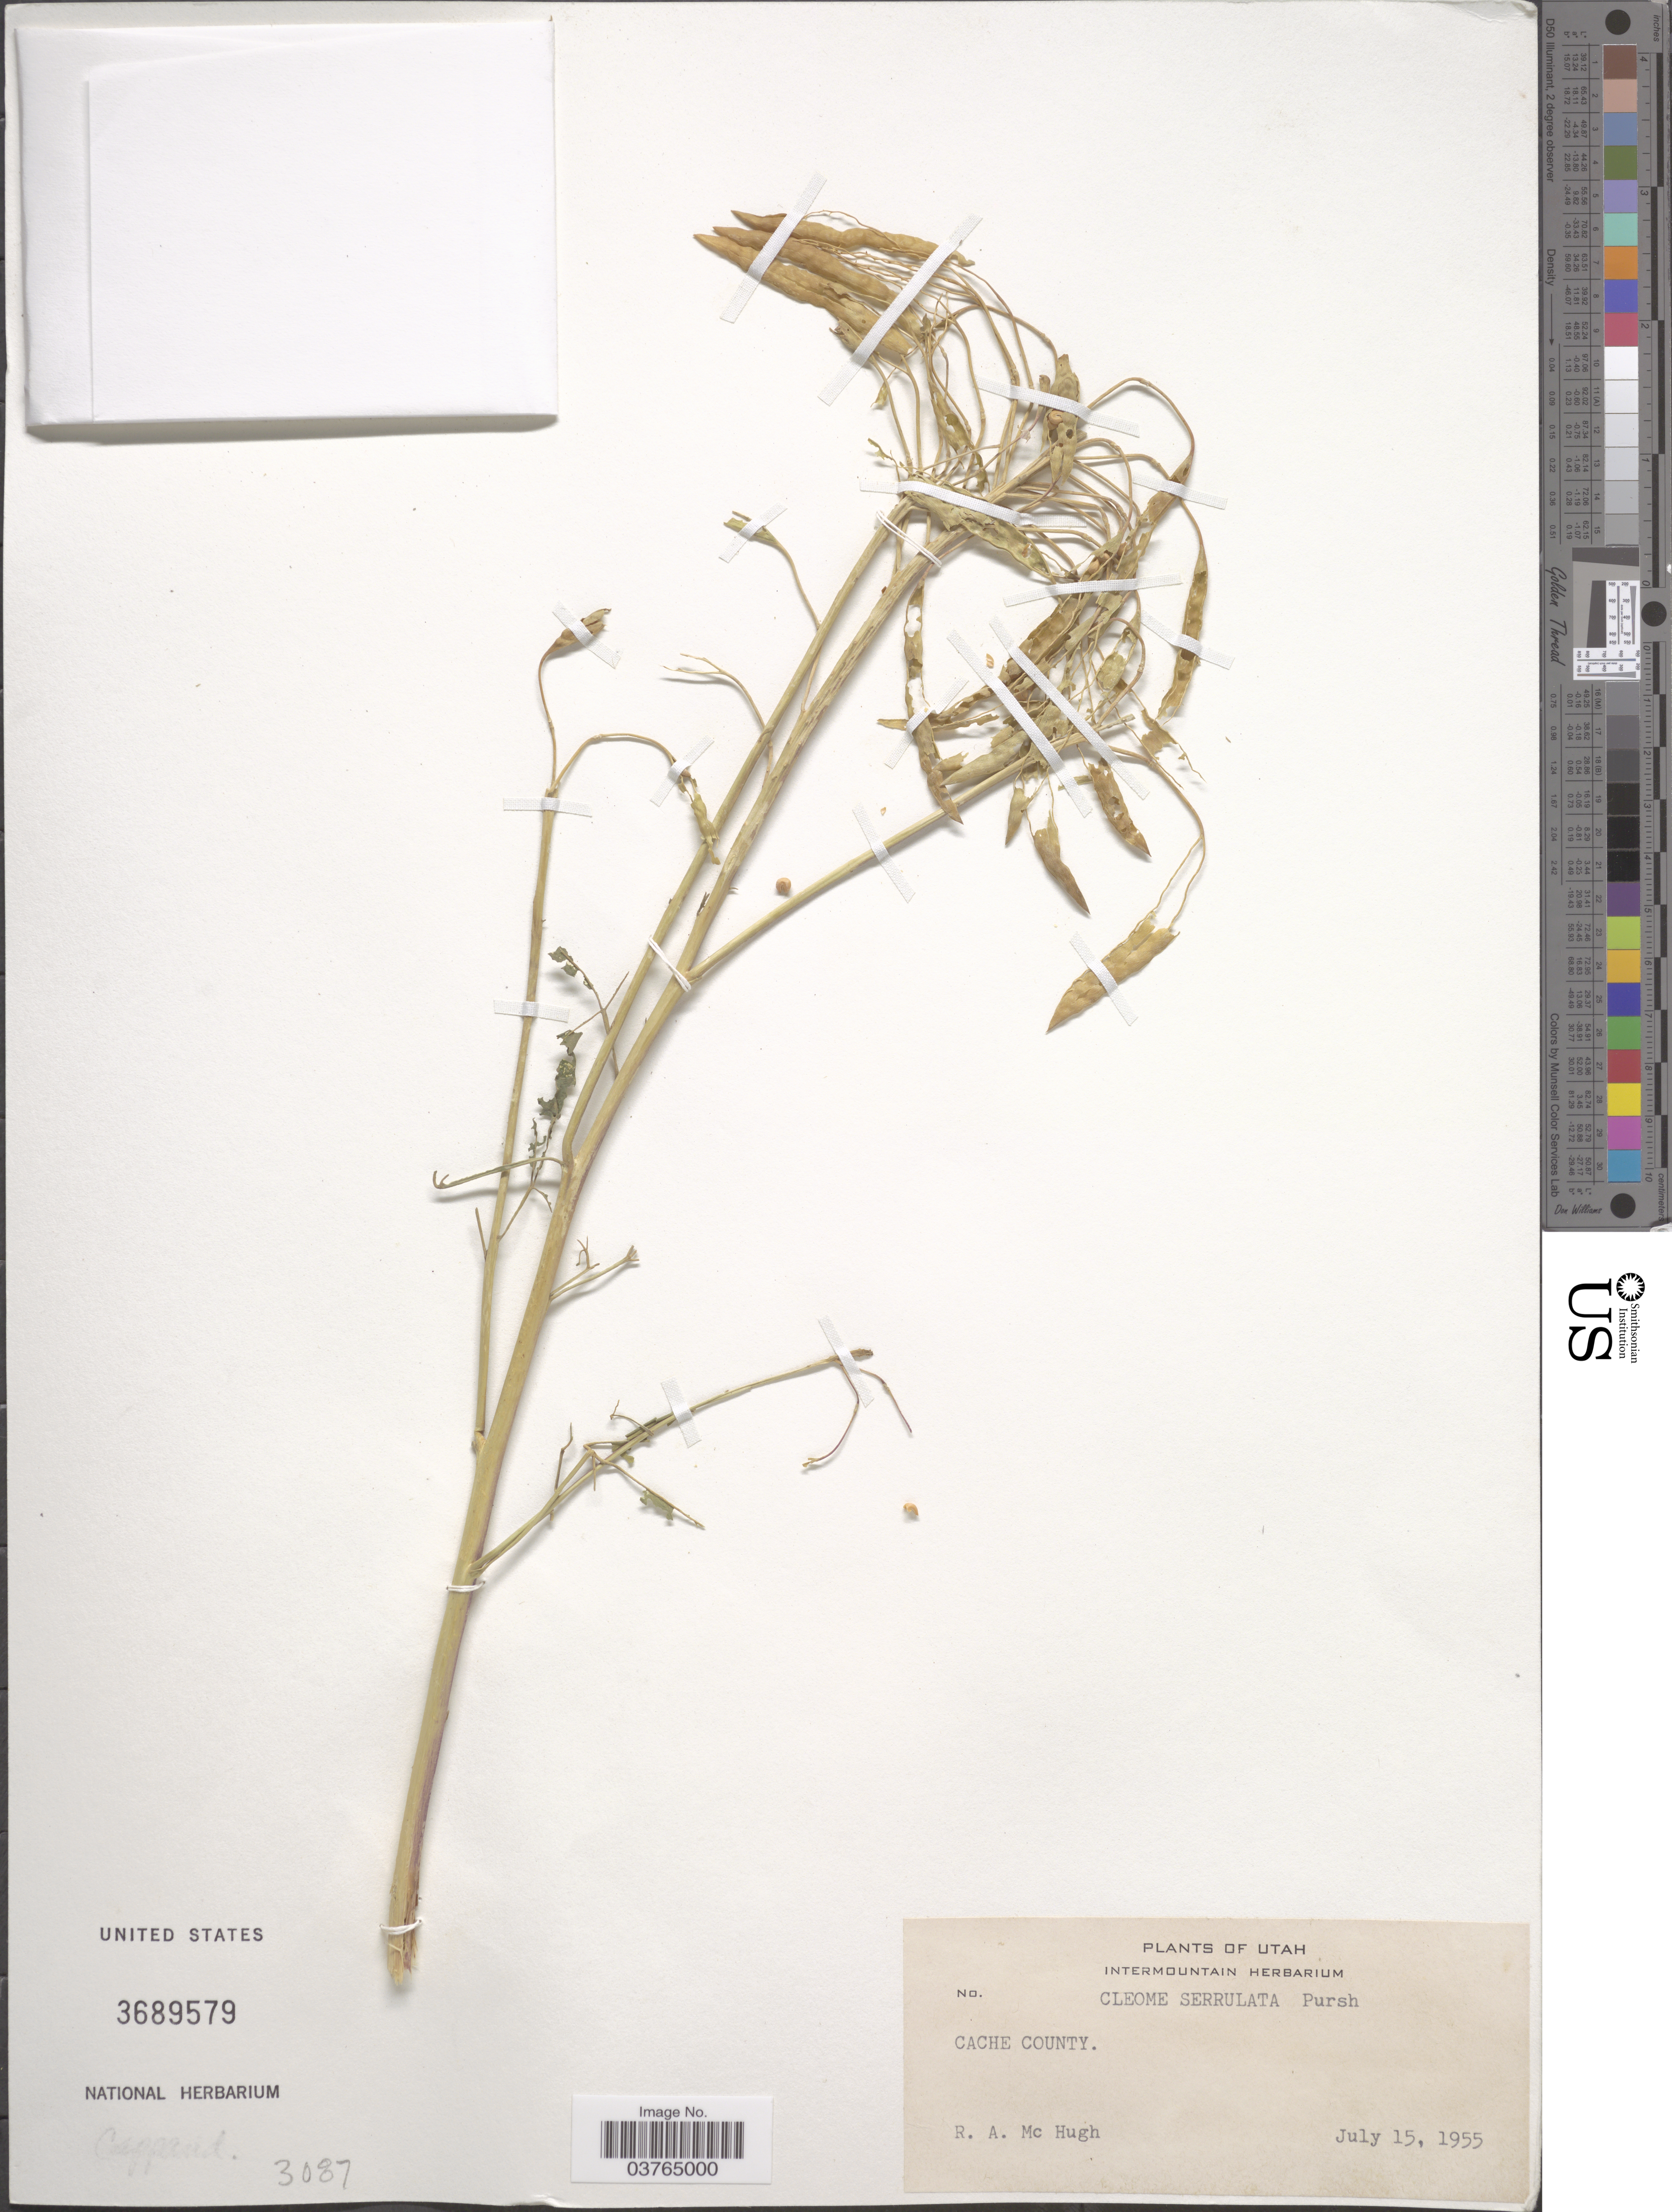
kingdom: Plantae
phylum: Tracheophyta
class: Magnoliopsida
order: Brassicales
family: Cleomaceae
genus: Cleomella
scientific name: Cleomella serrulata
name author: (Pursh) Roalson & J.C. Hall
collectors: R. McHugh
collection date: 1955-07-15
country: United States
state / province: Utah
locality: Cache County.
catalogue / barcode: US 3689579